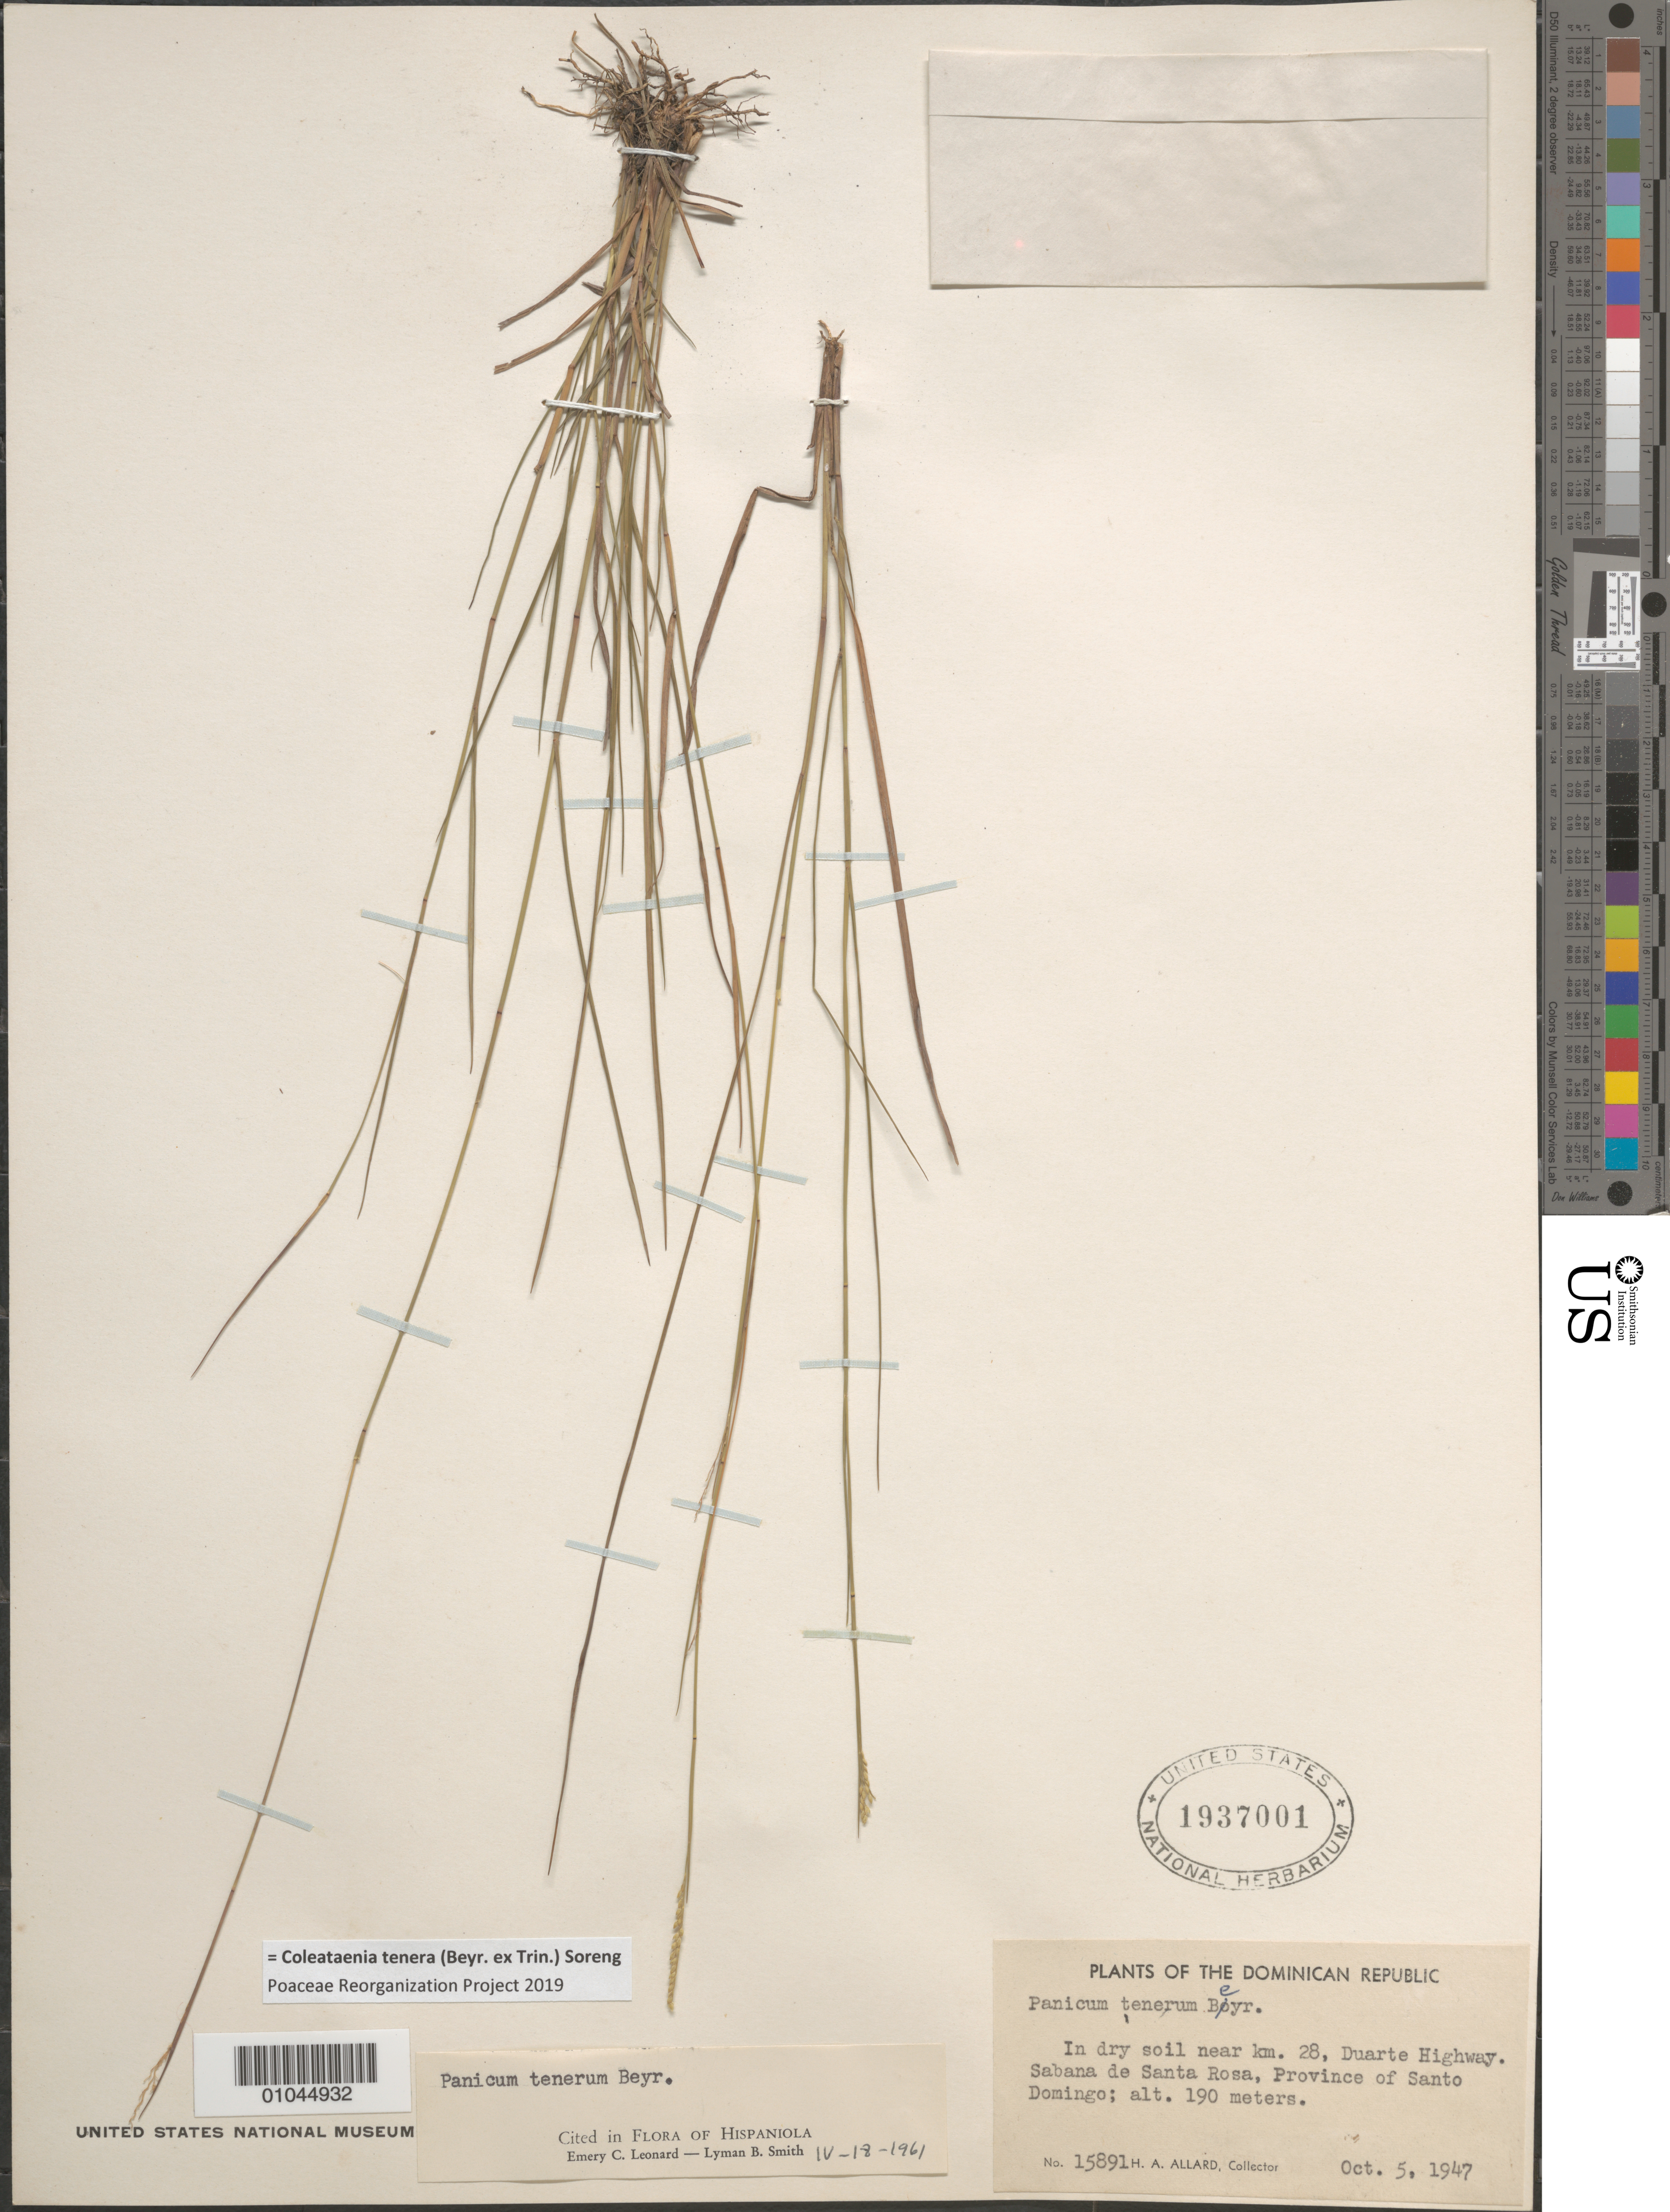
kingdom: Plantae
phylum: Tracheophyta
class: Liliopsida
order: Poales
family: Poaceae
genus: Panicum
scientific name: Panicum tenerum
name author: Beyrich ex Trin.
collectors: H. A. Allard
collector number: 15891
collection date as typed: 05 Oct 1947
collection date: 1947-10-05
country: Dominican Republic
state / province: Distrito Nacional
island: Hispaniola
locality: Near km 28, Duarte Highway, Sabana de Santa Rosa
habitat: in dry soil near highway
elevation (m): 190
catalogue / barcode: US 1937001